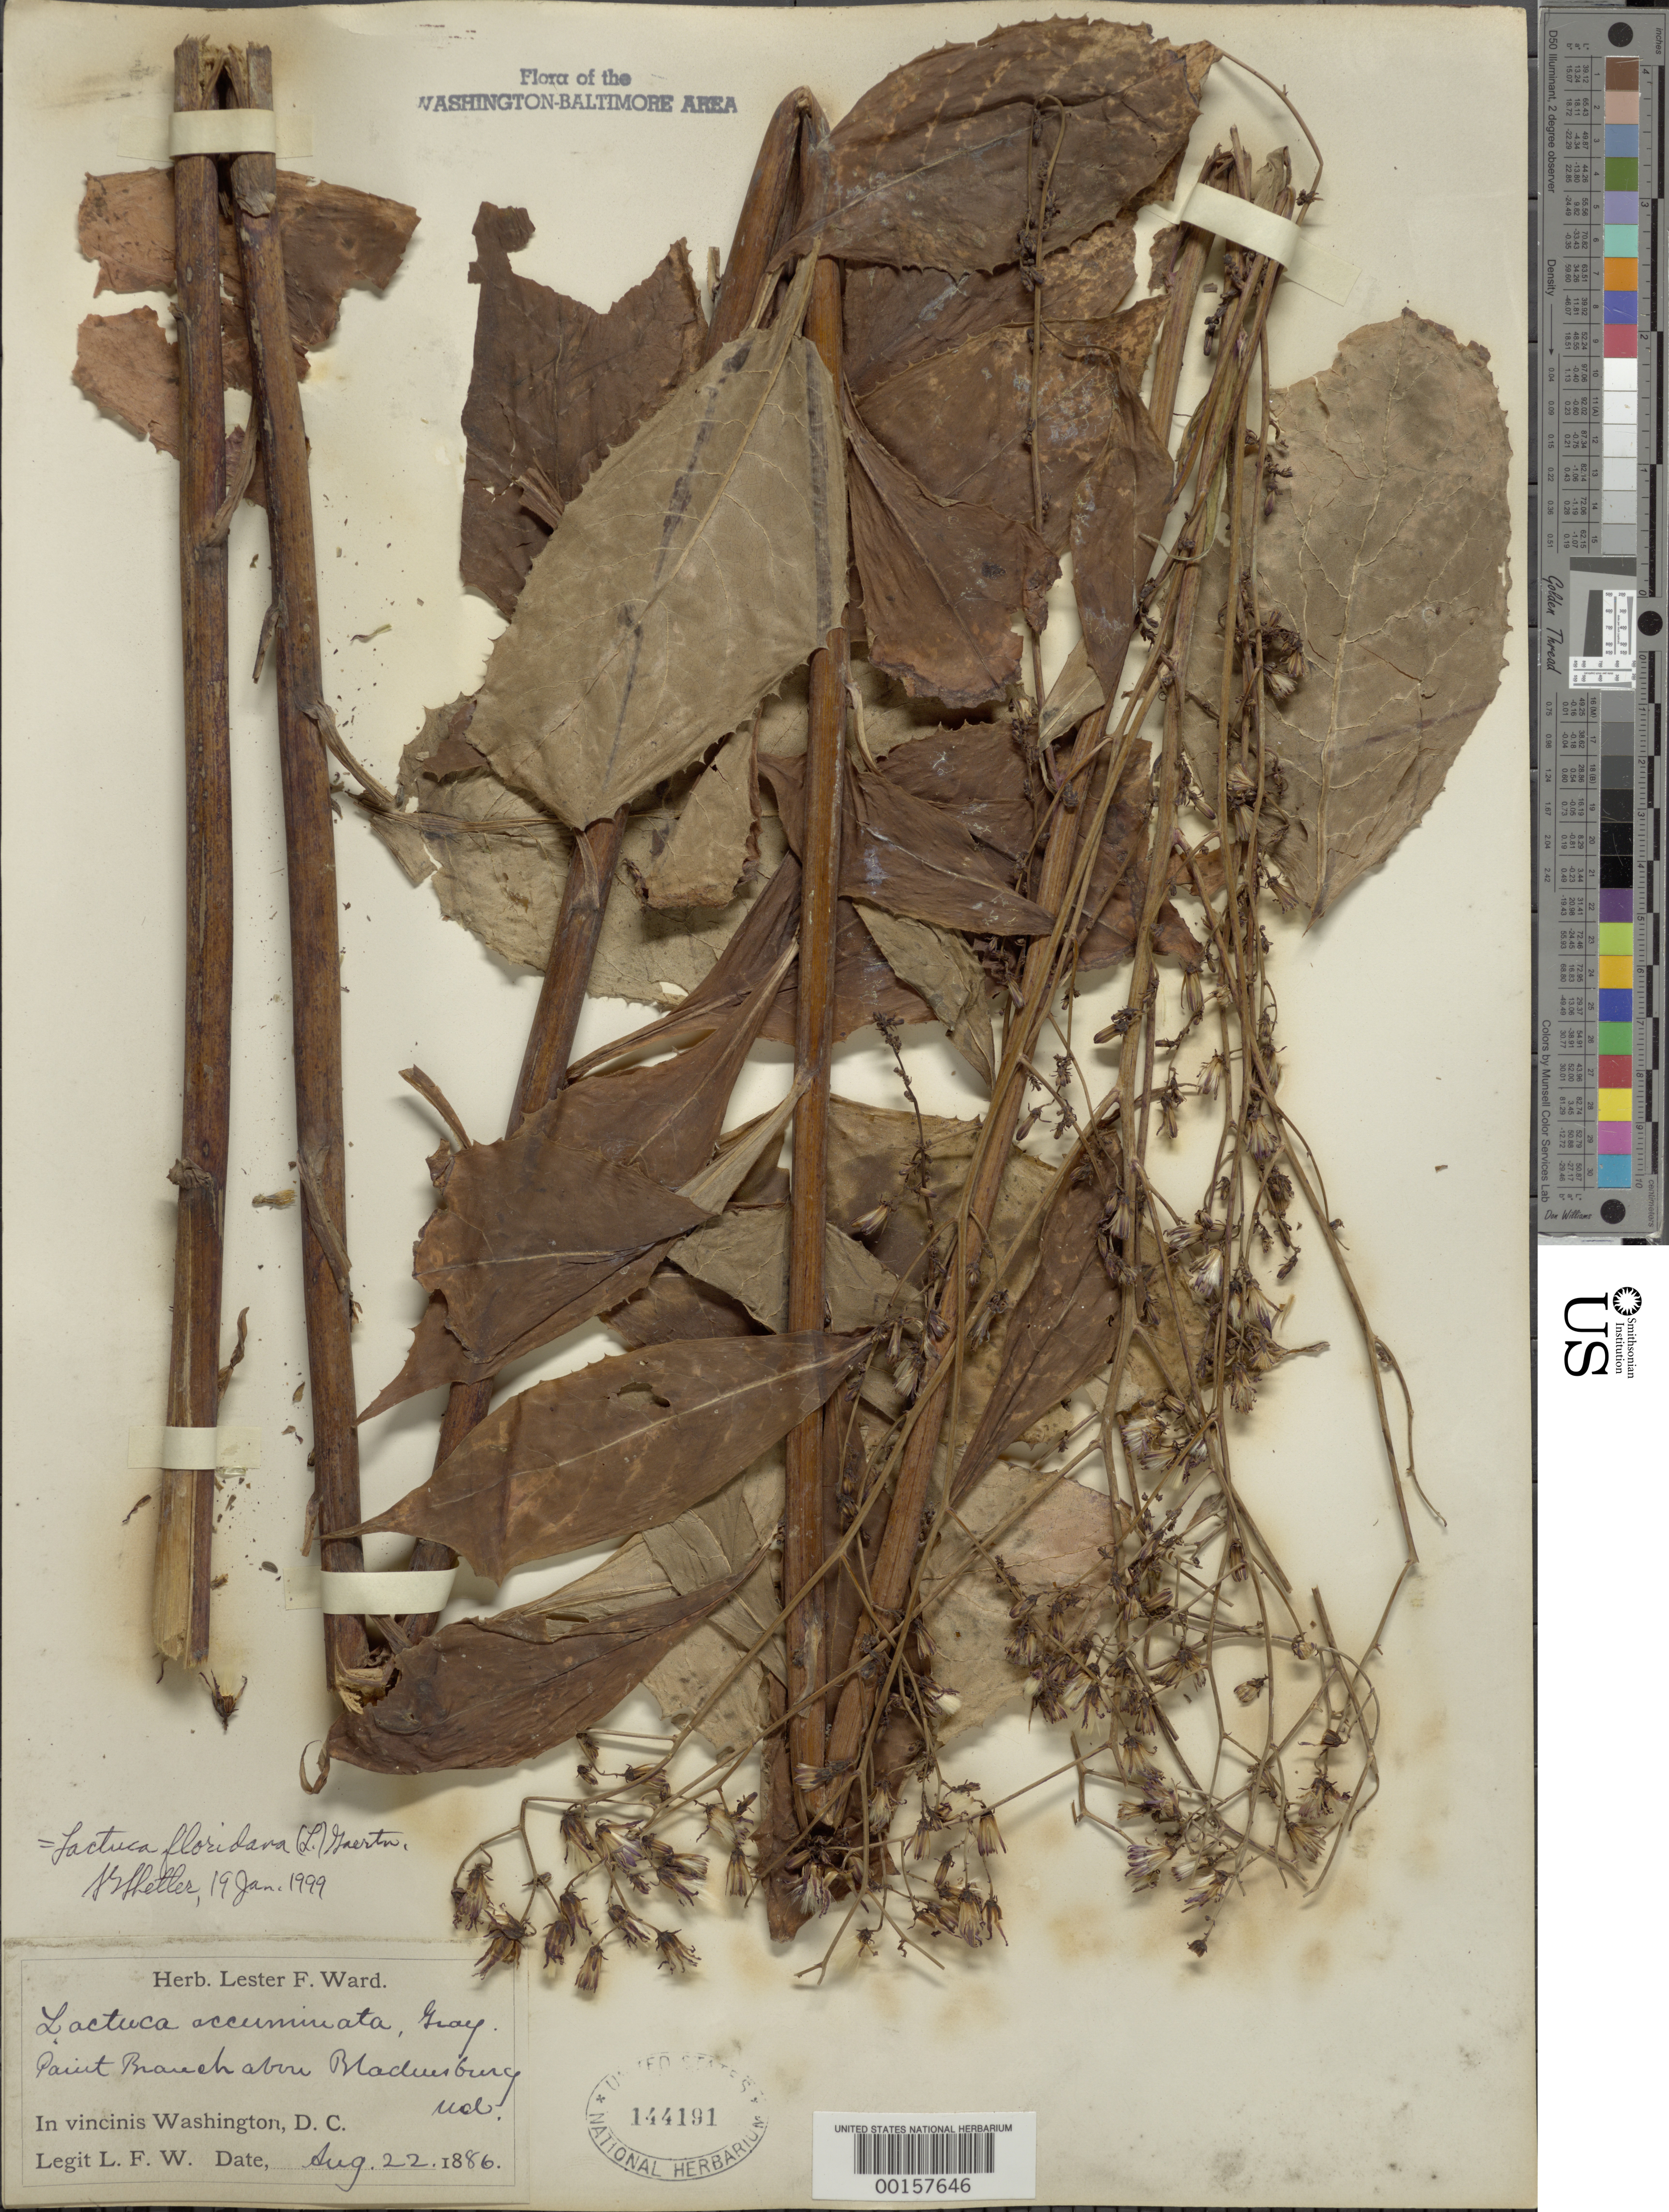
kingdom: Plantae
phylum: Tracheophyta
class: Magnoliopsida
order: Asterales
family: Asteraceae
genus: Lactuca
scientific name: Lactuca floridana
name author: (L.) Gaertn.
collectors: L. F. Ward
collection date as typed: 22 Aug 1886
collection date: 1886-08-22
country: United States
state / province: Maryland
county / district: Prince George's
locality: Paint Branch above Bladensburg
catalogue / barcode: US 144191